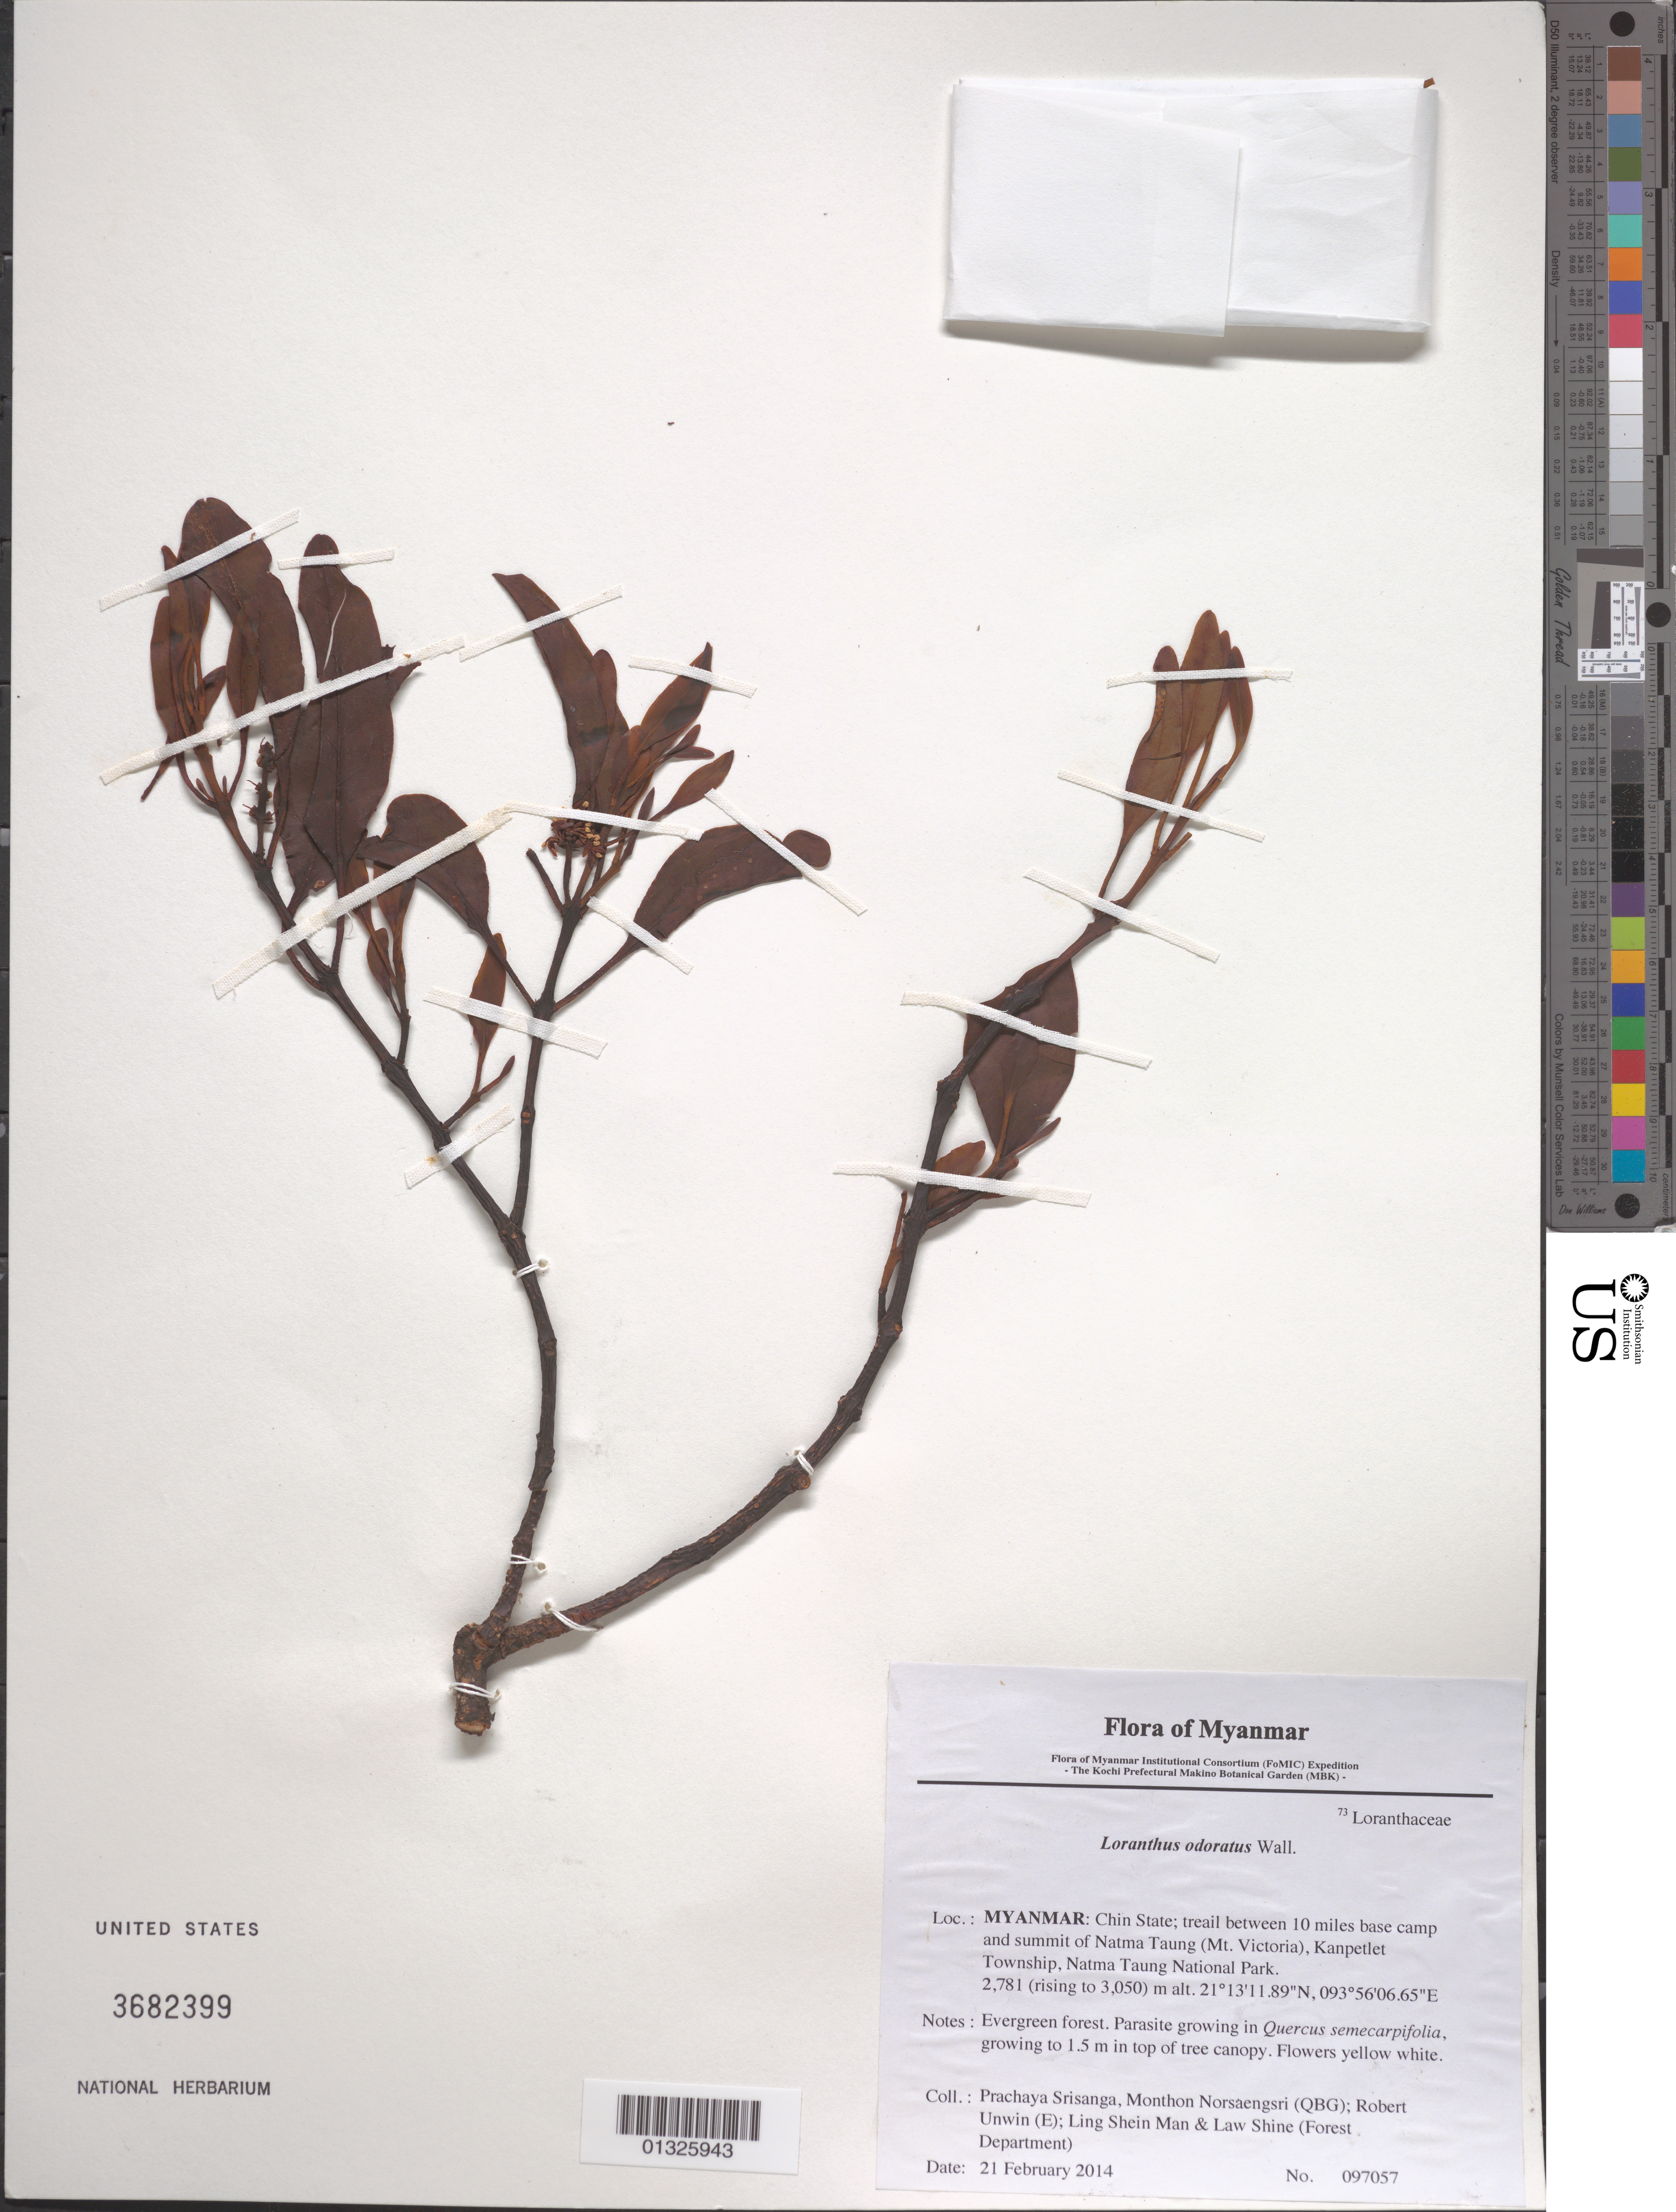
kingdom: Plantae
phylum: Tracheophyta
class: Magnoliopsida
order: Santalales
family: Loranthaceae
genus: Loranthus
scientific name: Loranthus odoratus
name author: Wall.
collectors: P. Srisanga, M. Norsaengsri, R. Unwin, Ling Shein Man & L. Shine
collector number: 97057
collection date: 2014-02-21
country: Myanmar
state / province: Chin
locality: Trail between 10 miles base camp and summit of Natma Taung (Mt. Victoria), Kanpetlet Township, Natma Taung National Park.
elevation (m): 2781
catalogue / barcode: US 3682399